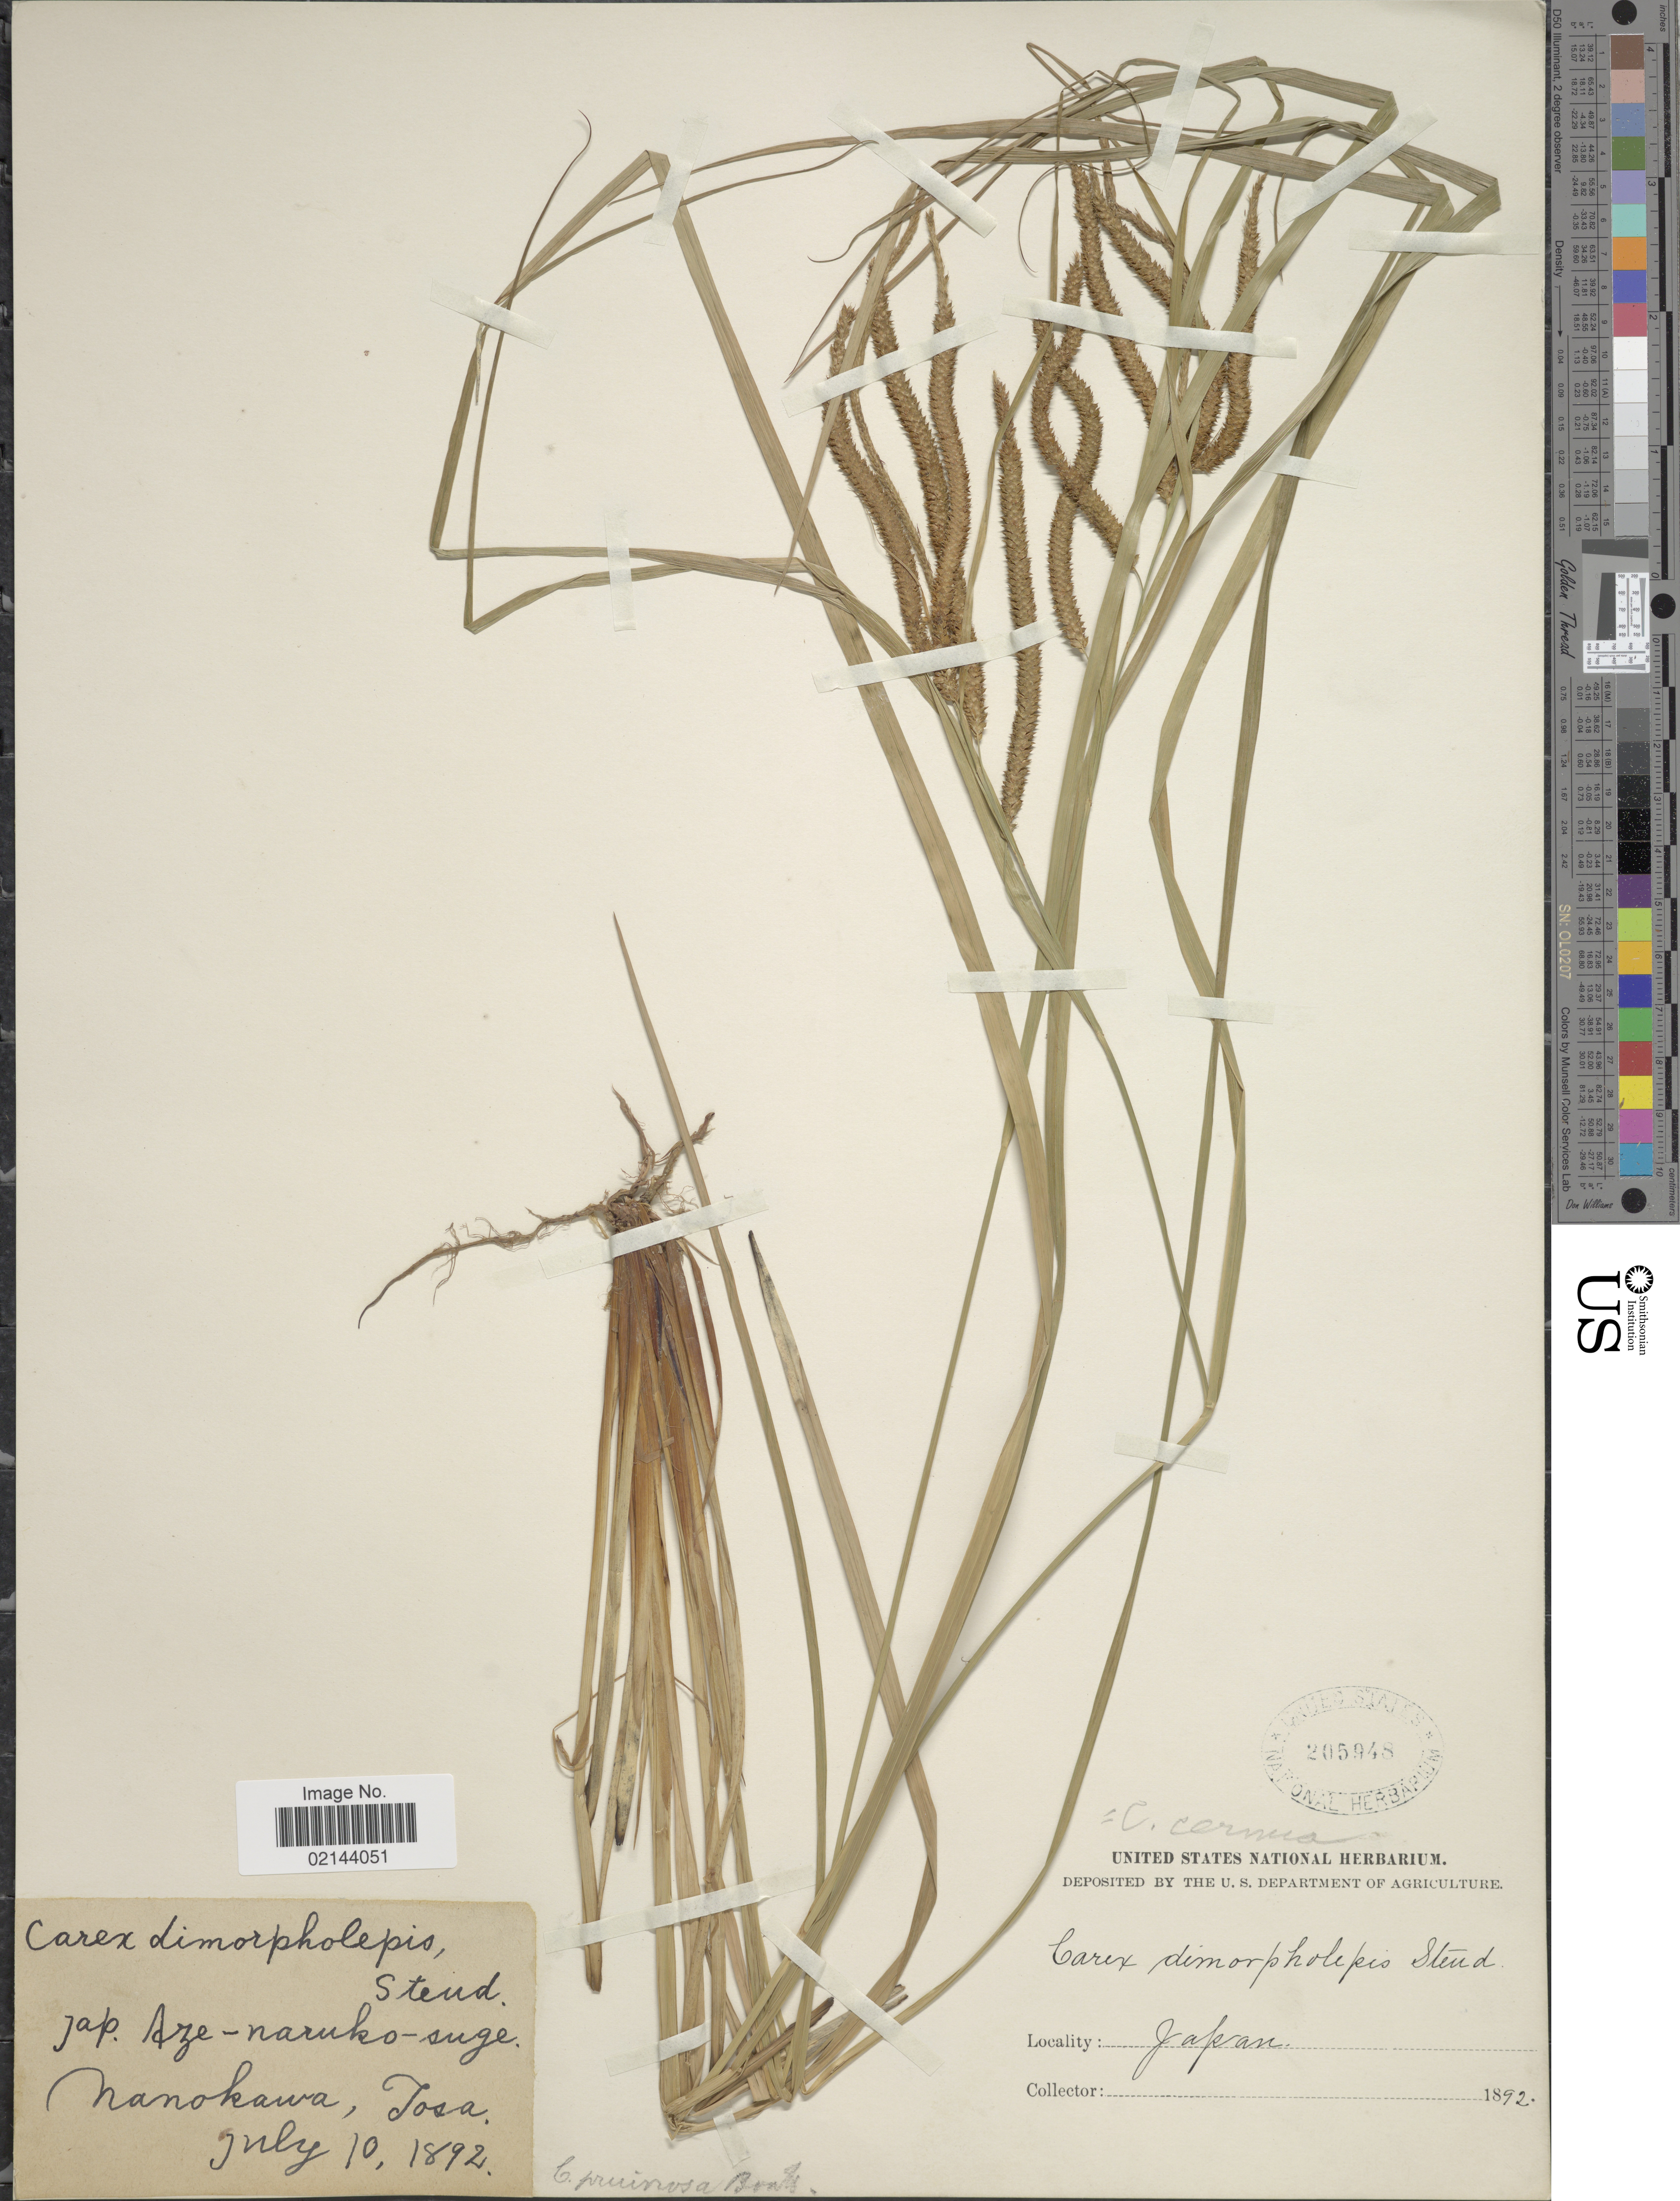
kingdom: Plantae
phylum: Tracheophyta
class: Liliopsida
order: Poales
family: Cyperaceae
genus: Carex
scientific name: Carex dimorpholepis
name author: Steud.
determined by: Strong, Mark T., (BOT), Smithsonian Institution - National Museum of Natural History (UNITED STATES)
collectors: ex herb. United States National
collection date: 1892-07-10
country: Japan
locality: Nanokawa, Tosa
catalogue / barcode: US 205948